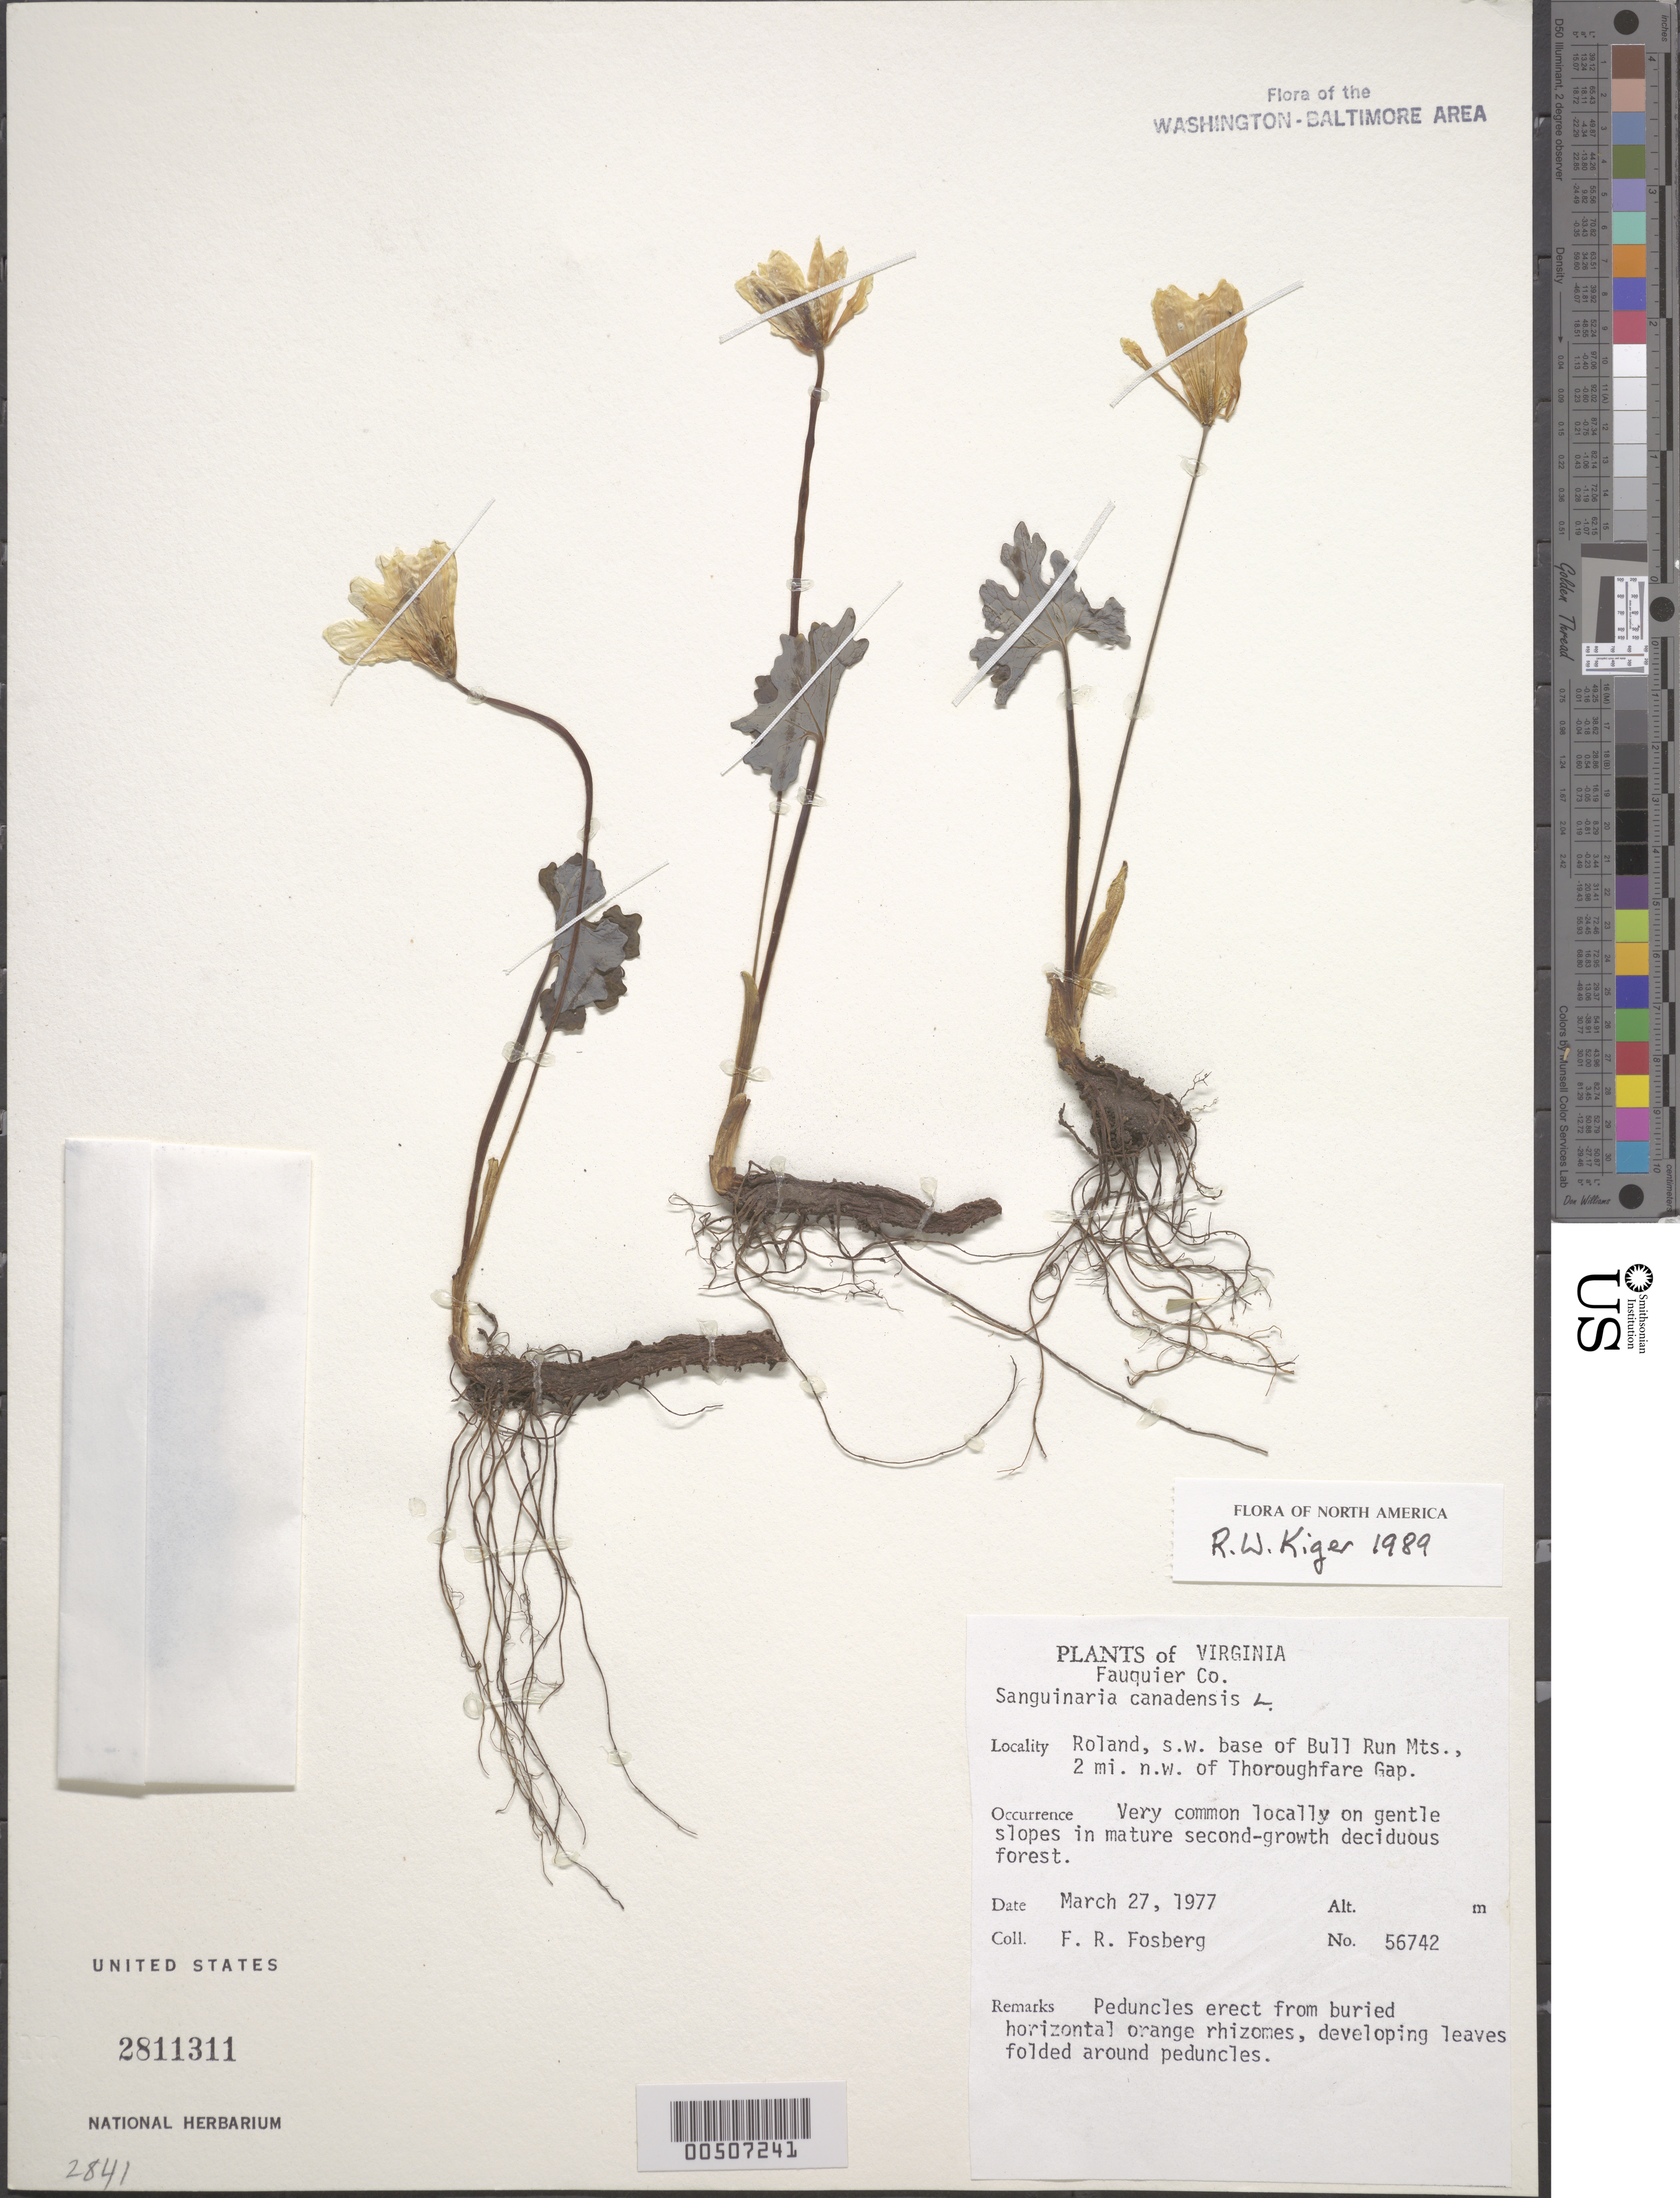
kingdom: Plantae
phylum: Tracheophyta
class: Magnoliopsida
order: Ranunculales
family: Papaveraceae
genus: Sanguinaria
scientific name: Sanguinaria canadensis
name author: L.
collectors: F. R. Fosberg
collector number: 56742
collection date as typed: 27 Mar 1977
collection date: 1977-03-27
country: United States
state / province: Virginia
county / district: Fauquier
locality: Roland, SW of Bull Run Mts, NW of Thorofare Gap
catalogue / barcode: US 2811311